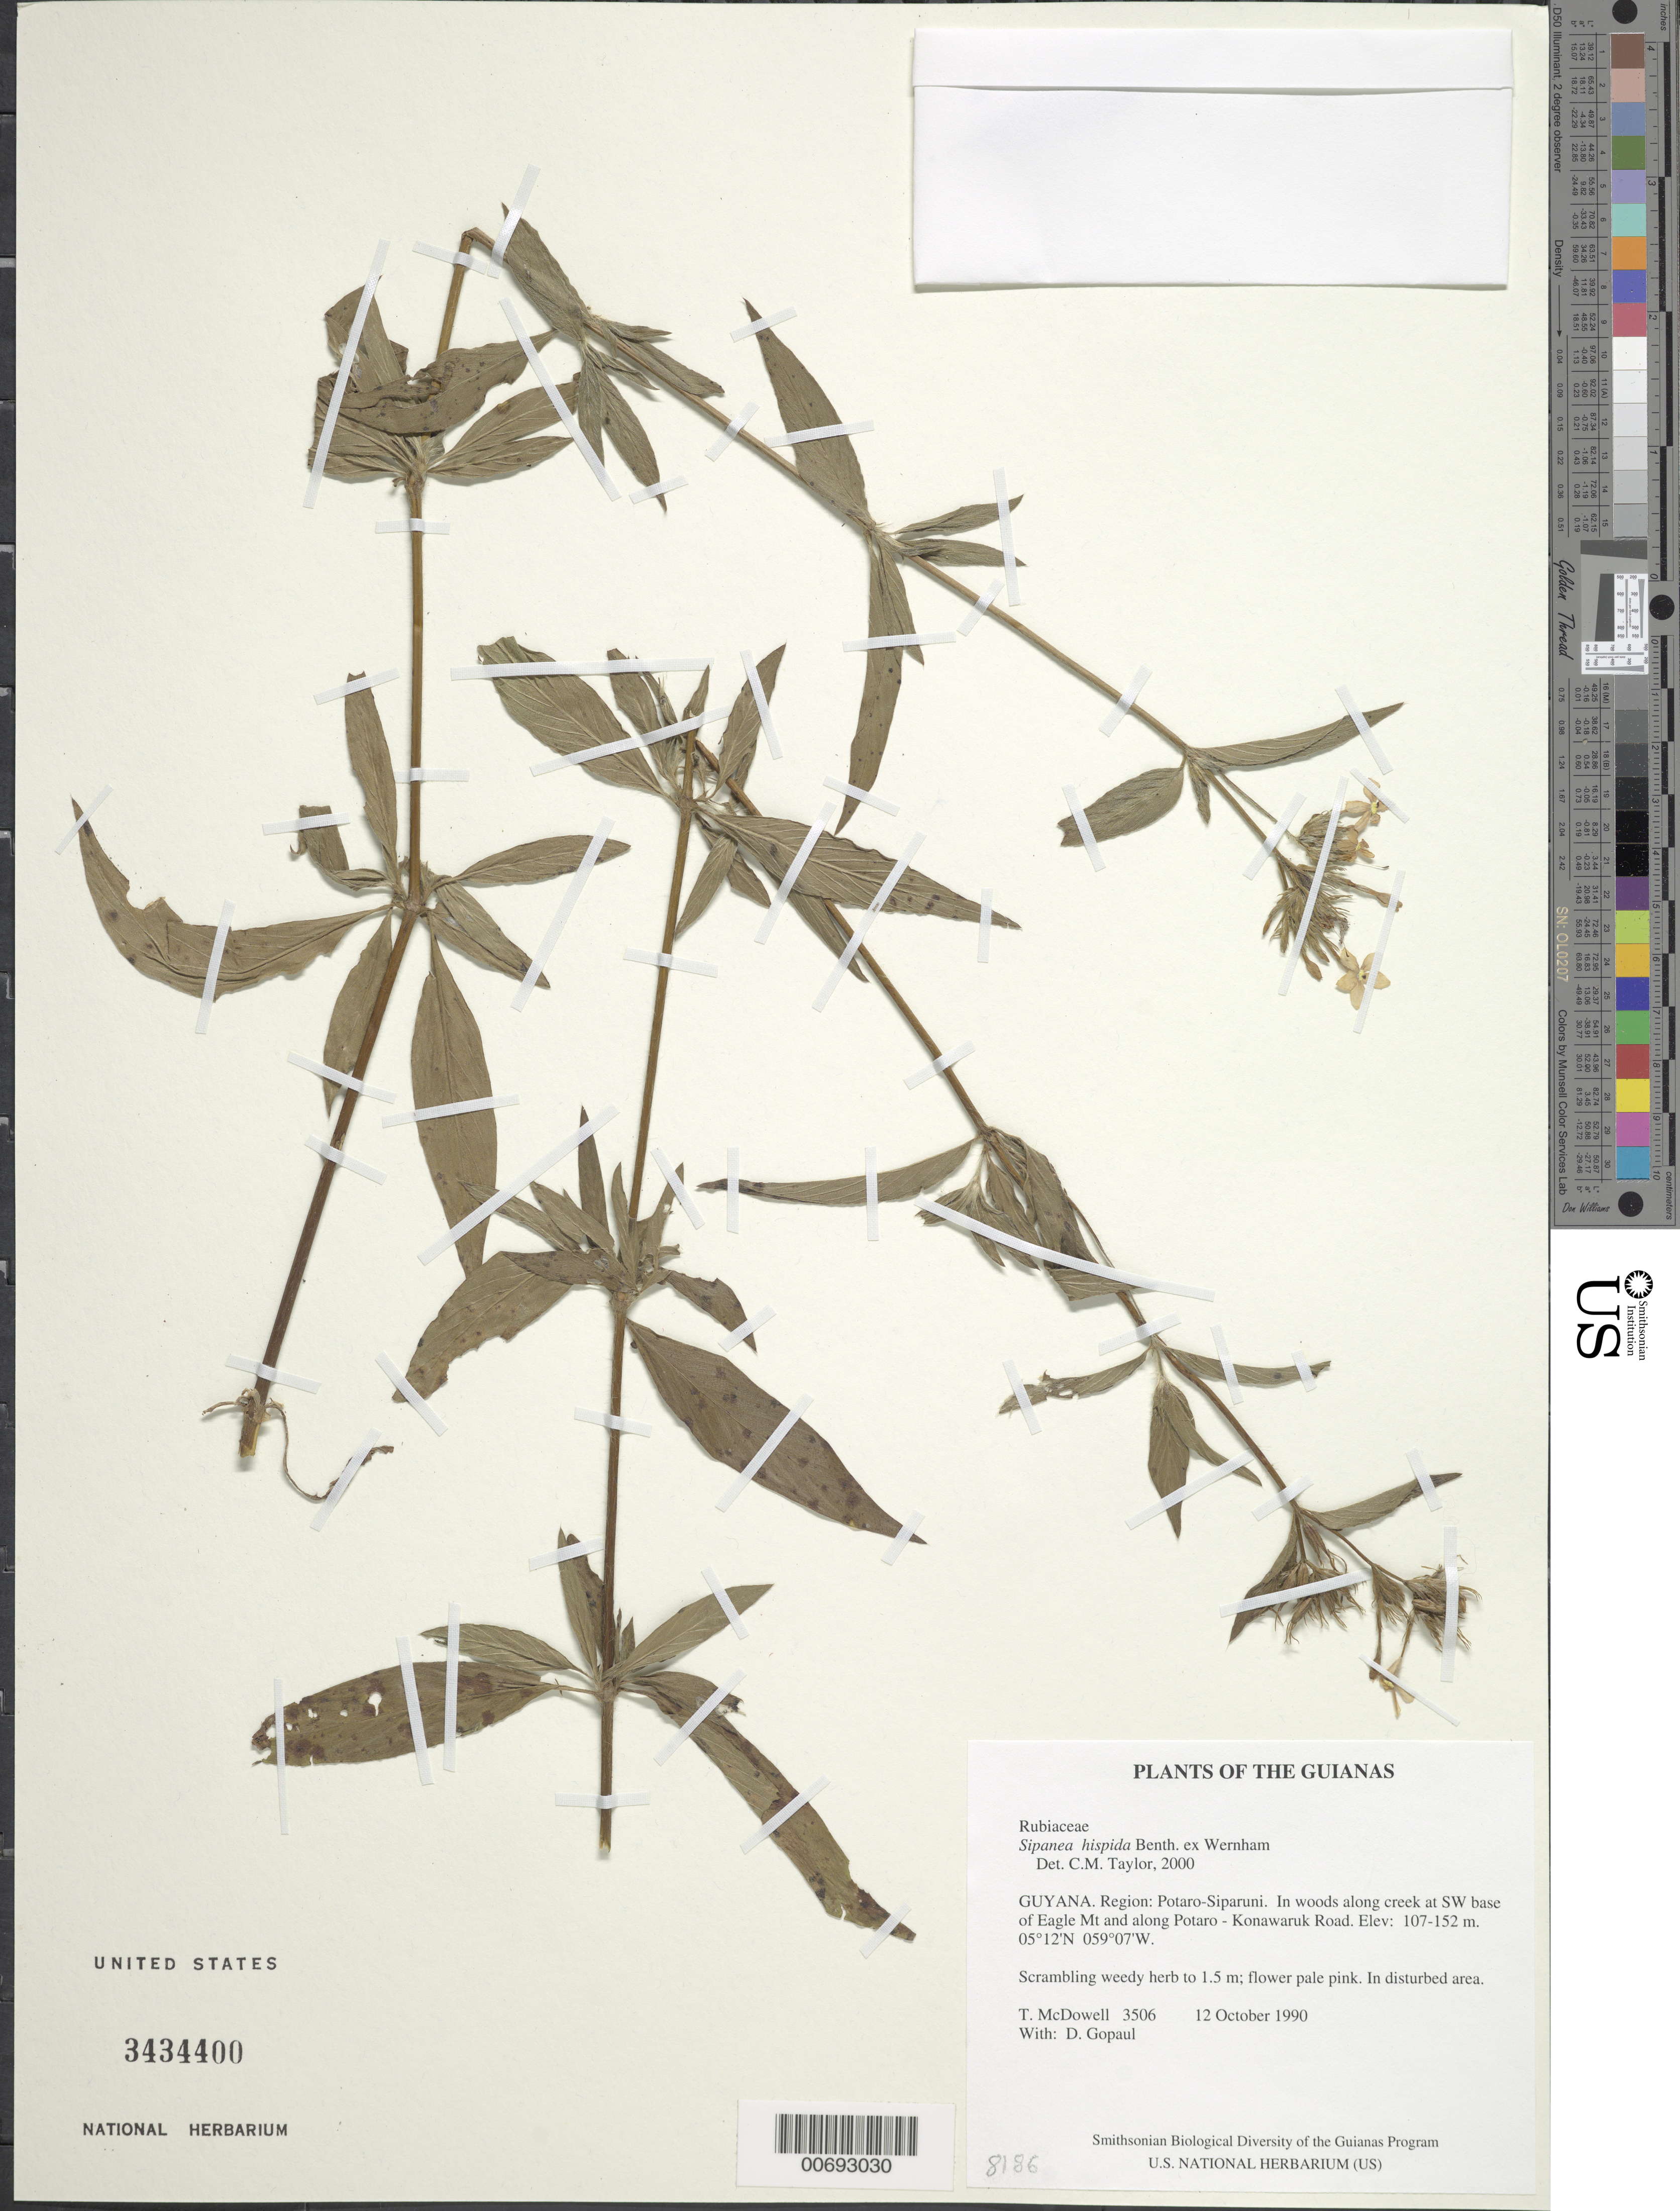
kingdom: Plantae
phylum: Tracheophyta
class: Magnoliopsida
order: Gentianales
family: Rubiaceae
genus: Sipanea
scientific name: Sipanea hispida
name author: Benth. ex Wernham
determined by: Taylor, Charlotte M.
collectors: T. McDowell & D. Gopaul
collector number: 3506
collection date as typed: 12 October 1990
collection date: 1990-10-12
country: Guyana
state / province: Potaro-Siparuni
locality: In woods along creek at SW base of Eagle Mt and along Potaro - Konawaruk Road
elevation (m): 107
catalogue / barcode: US 3434400